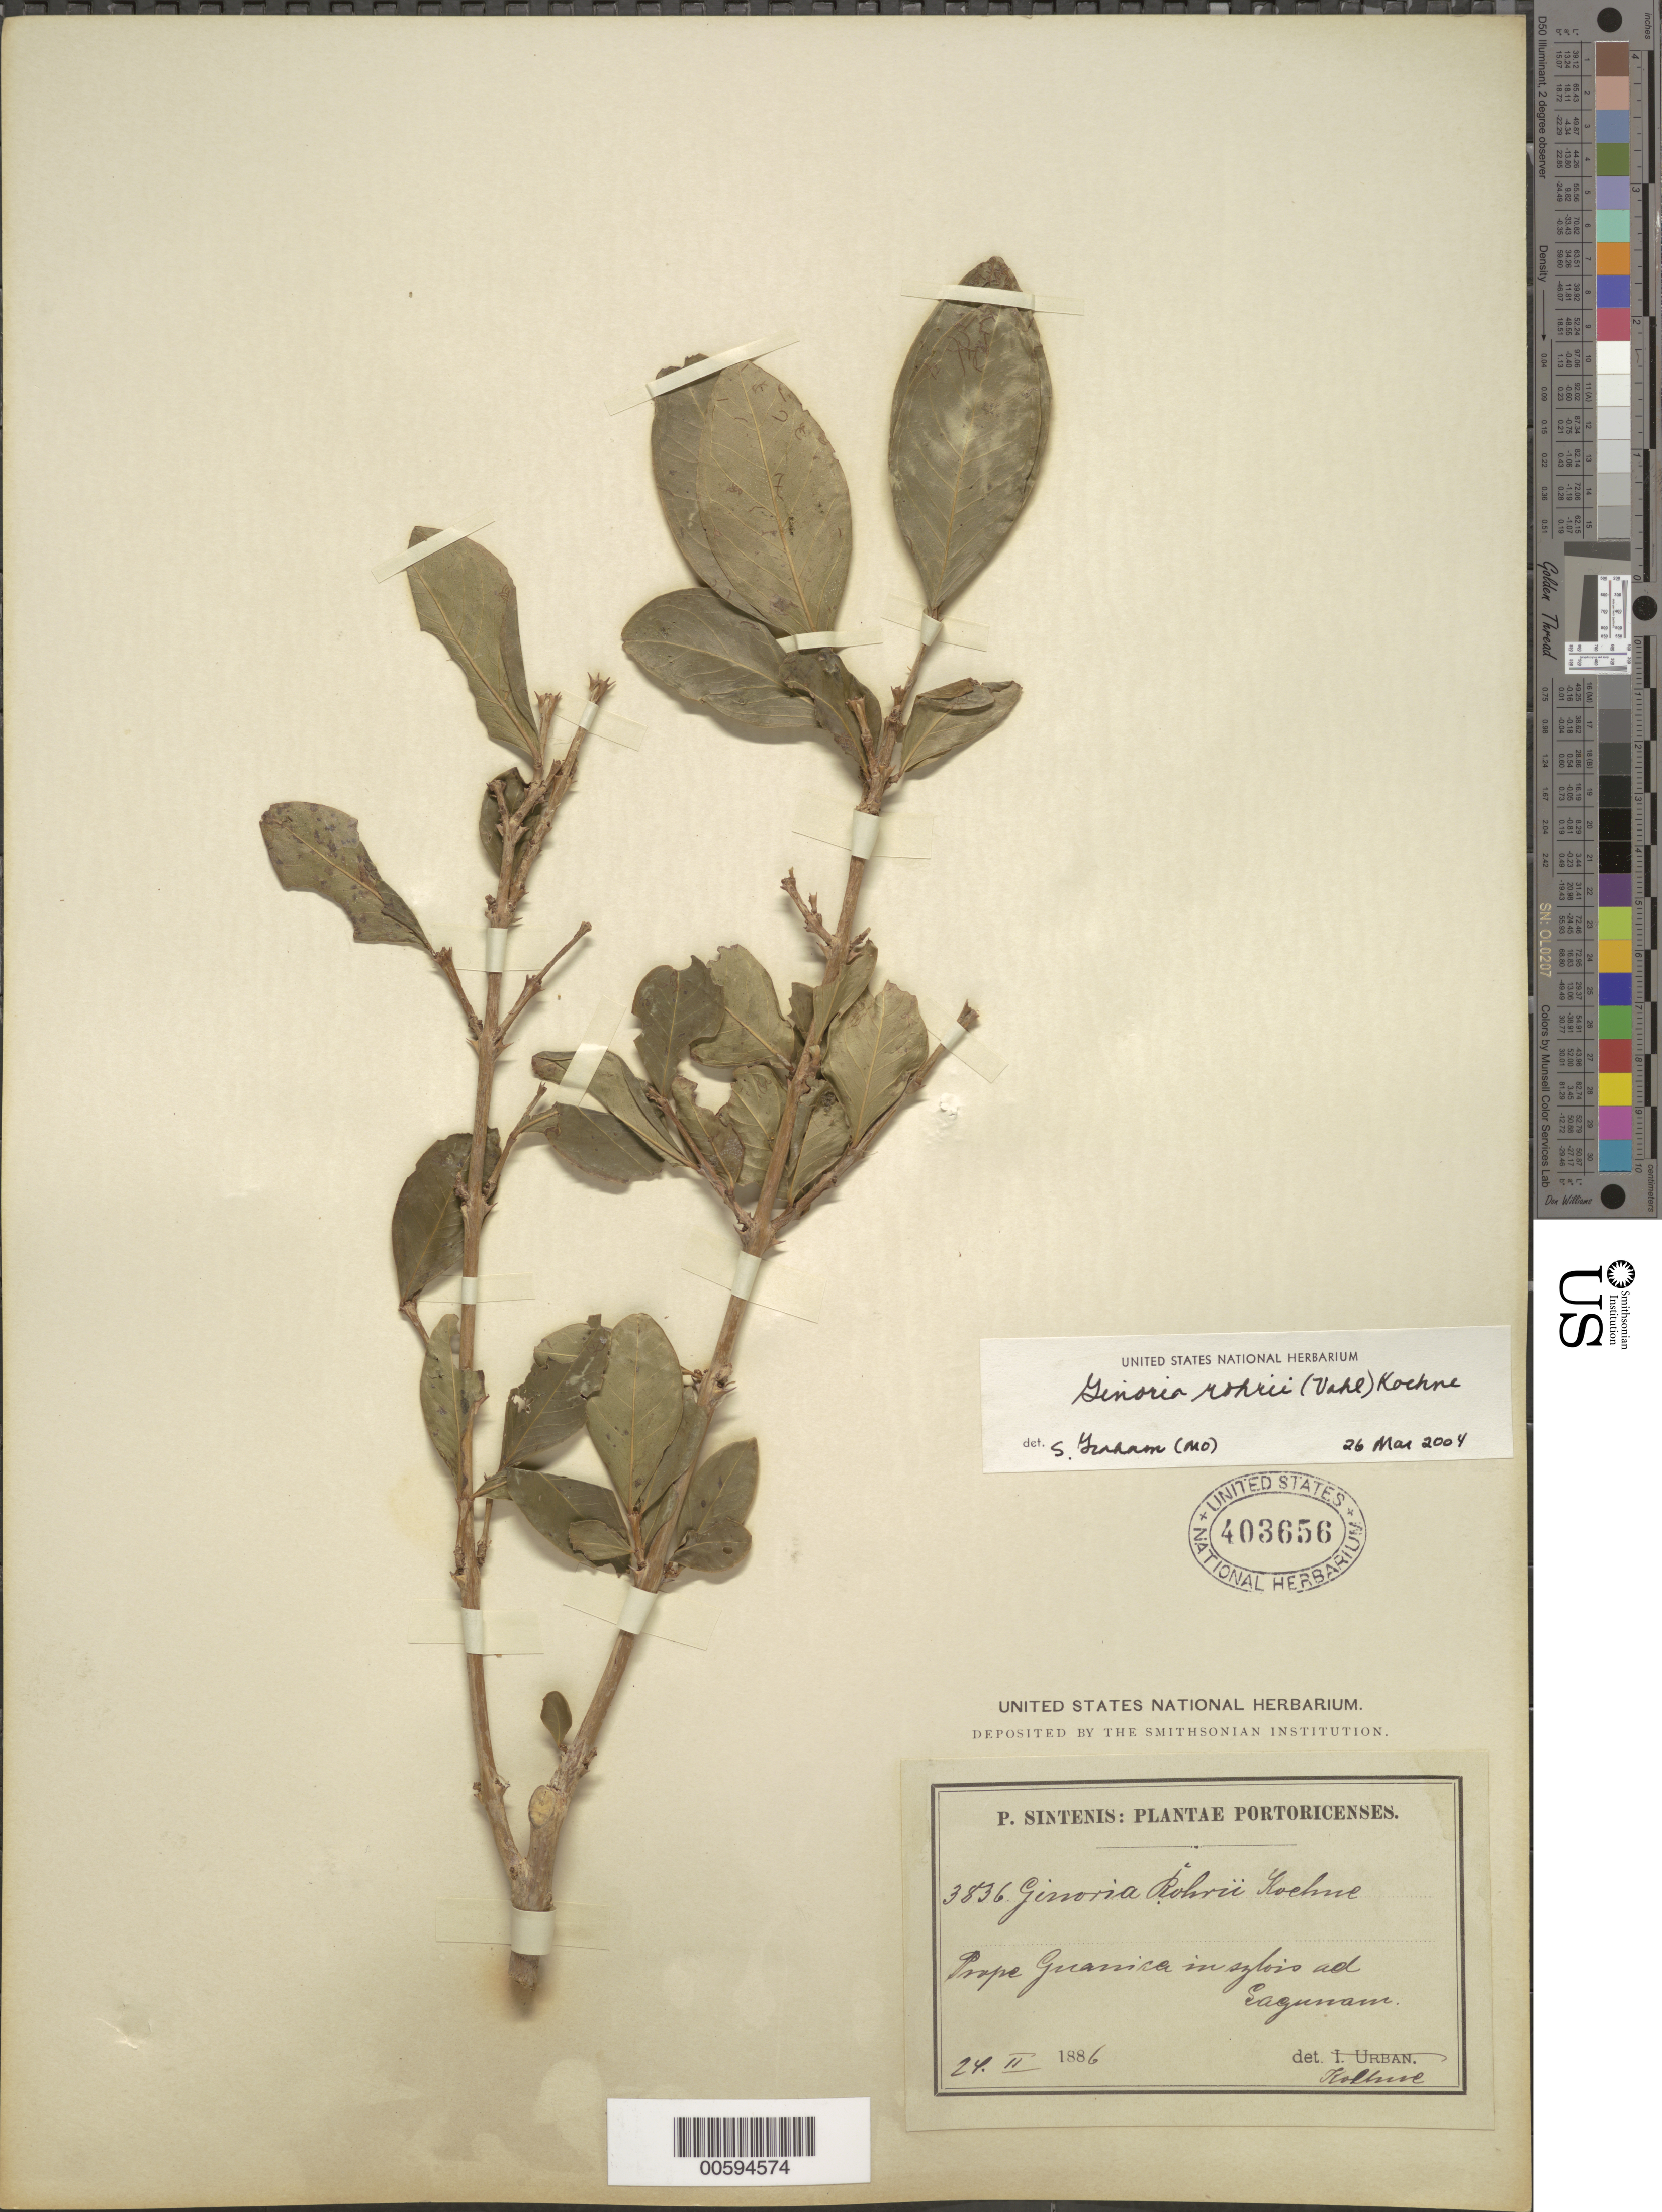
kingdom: Plantae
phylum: Tracheophyta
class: Magnoliopsida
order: Myrtales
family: Lythraceae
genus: Ginoria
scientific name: Ginoria rohrii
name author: (Vahl) Koehne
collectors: P. Sintenis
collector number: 3836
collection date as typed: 24 Feb 1886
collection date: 1886-02-24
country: Puerto Rico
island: Greater Antilles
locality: Prope Guanica in sylvis ad Lagunam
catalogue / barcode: US 403656